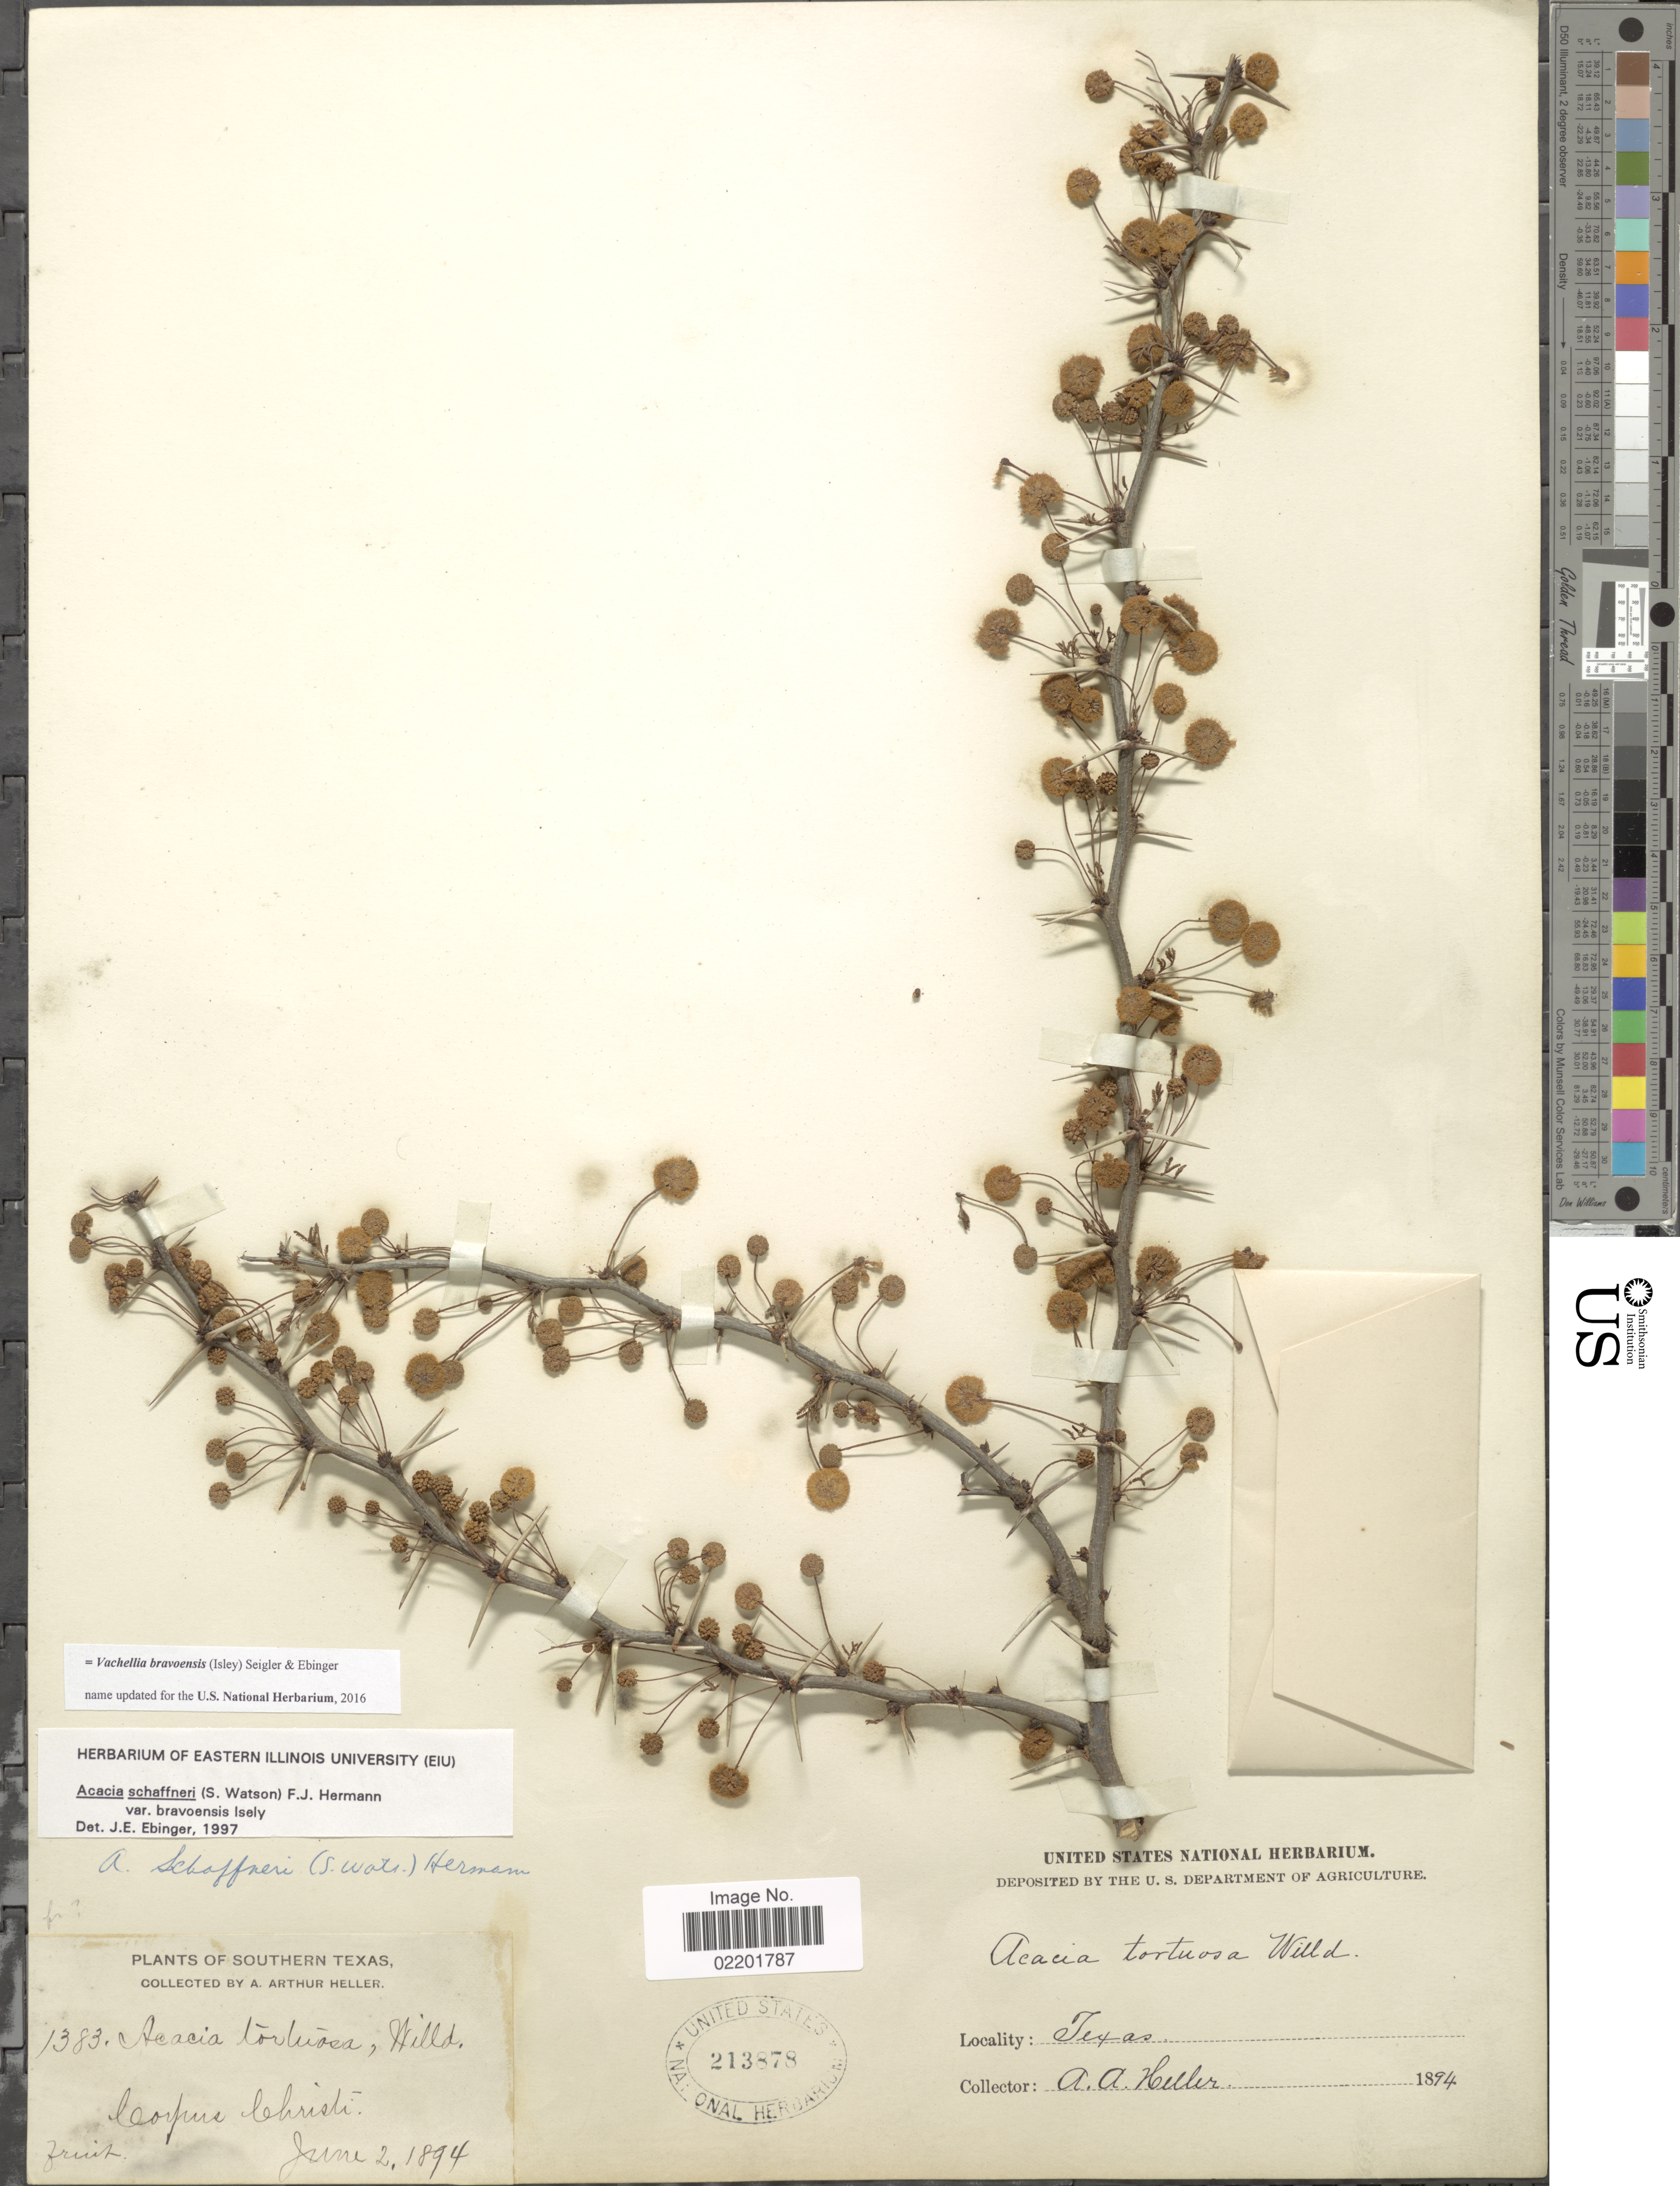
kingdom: Plantae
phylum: Tracheophyta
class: Magnoliopsida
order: Fabales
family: Fabaceae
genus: Vachellia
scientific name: Vachellia bravoensis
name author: (Isely) Seigler & Ebinger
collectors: A. A. Heller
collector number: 1383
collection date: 1894-06-02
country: United States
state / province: Texas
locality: Southern Texas, Corpus Christi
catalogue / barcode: US 213878